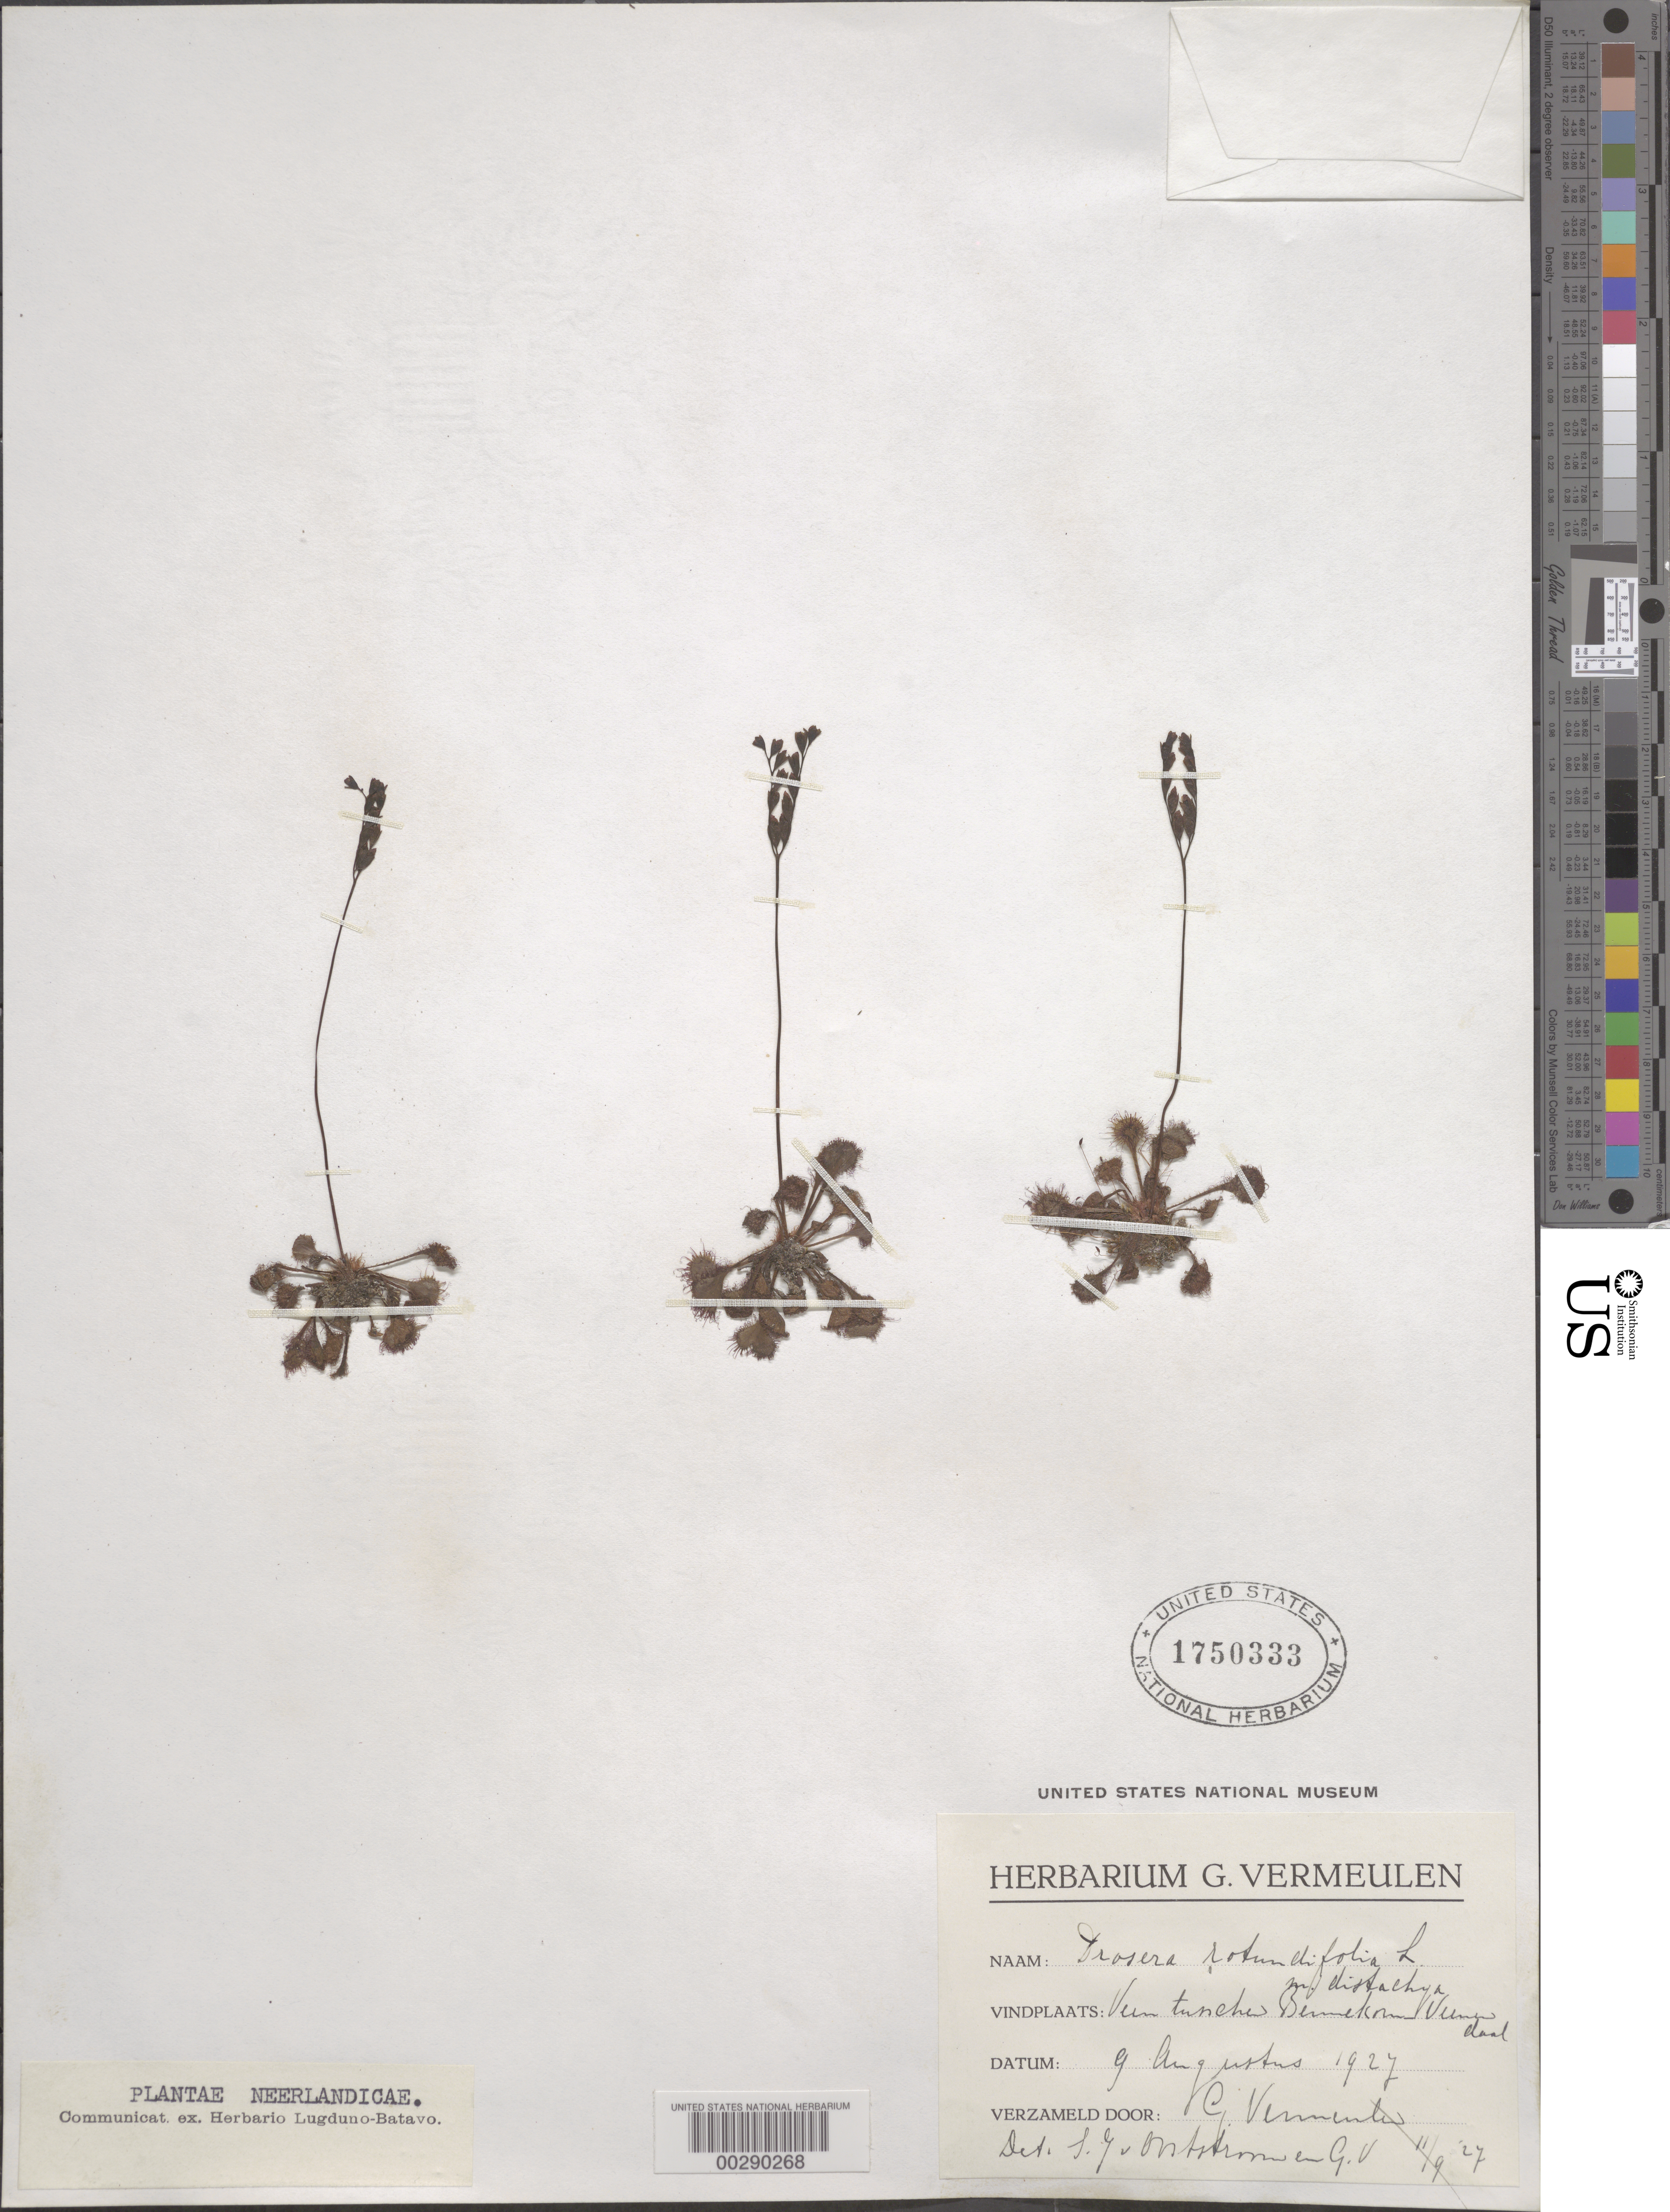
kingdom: Plantae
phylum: Tracheophyta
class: Magnoliopsida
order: Caryophyllales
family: Droseraceae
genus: Drosera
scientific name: Drosera rotundifolia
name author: L.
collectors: G. Vermeulen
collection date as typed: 09 Aug 1927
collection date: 1927-08-09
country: Netherlands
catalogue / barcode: US 1750333